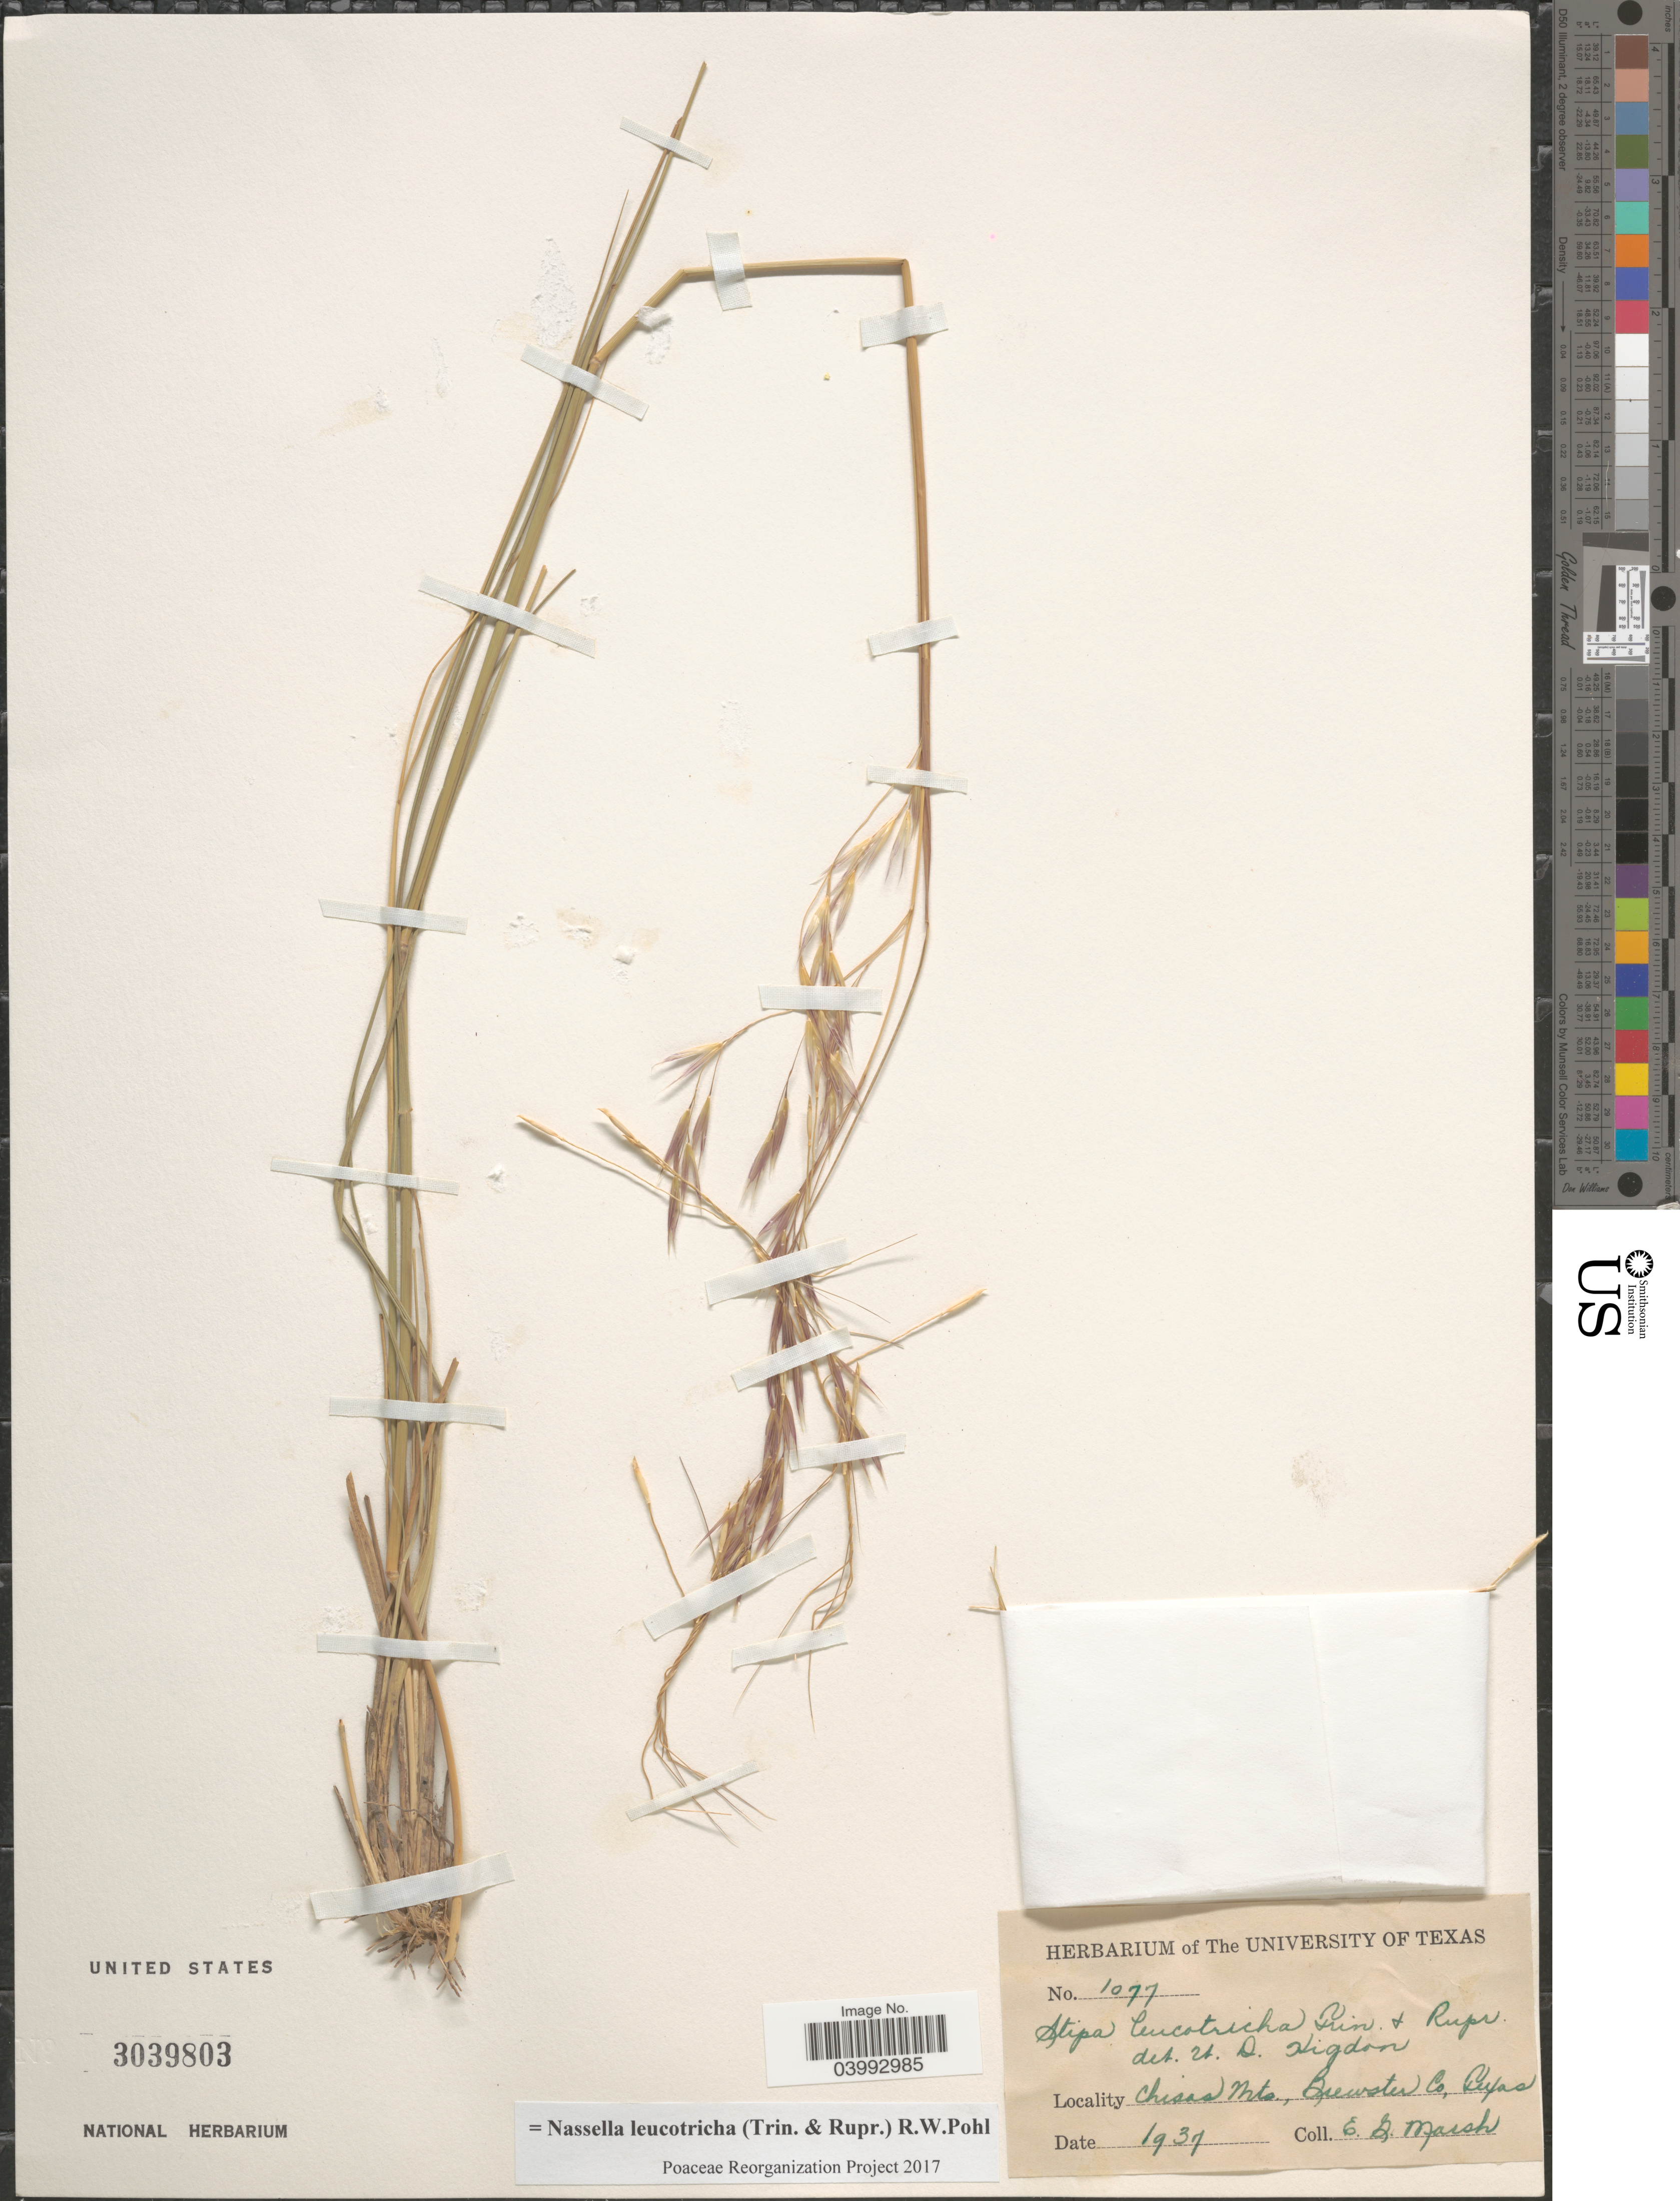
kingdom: Plantae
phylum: Tracheophyta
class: Liliopsida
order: Poales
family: Poaceae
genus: Nassella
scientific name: Nassella leucotricha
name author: (Trin. & Rupr.) R.W. Pohl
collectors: E. G. Marsh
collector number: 1077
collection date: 1937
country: United States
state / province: Texas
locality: Chisos Mts, Brewster Co.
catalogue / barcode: US 3039803